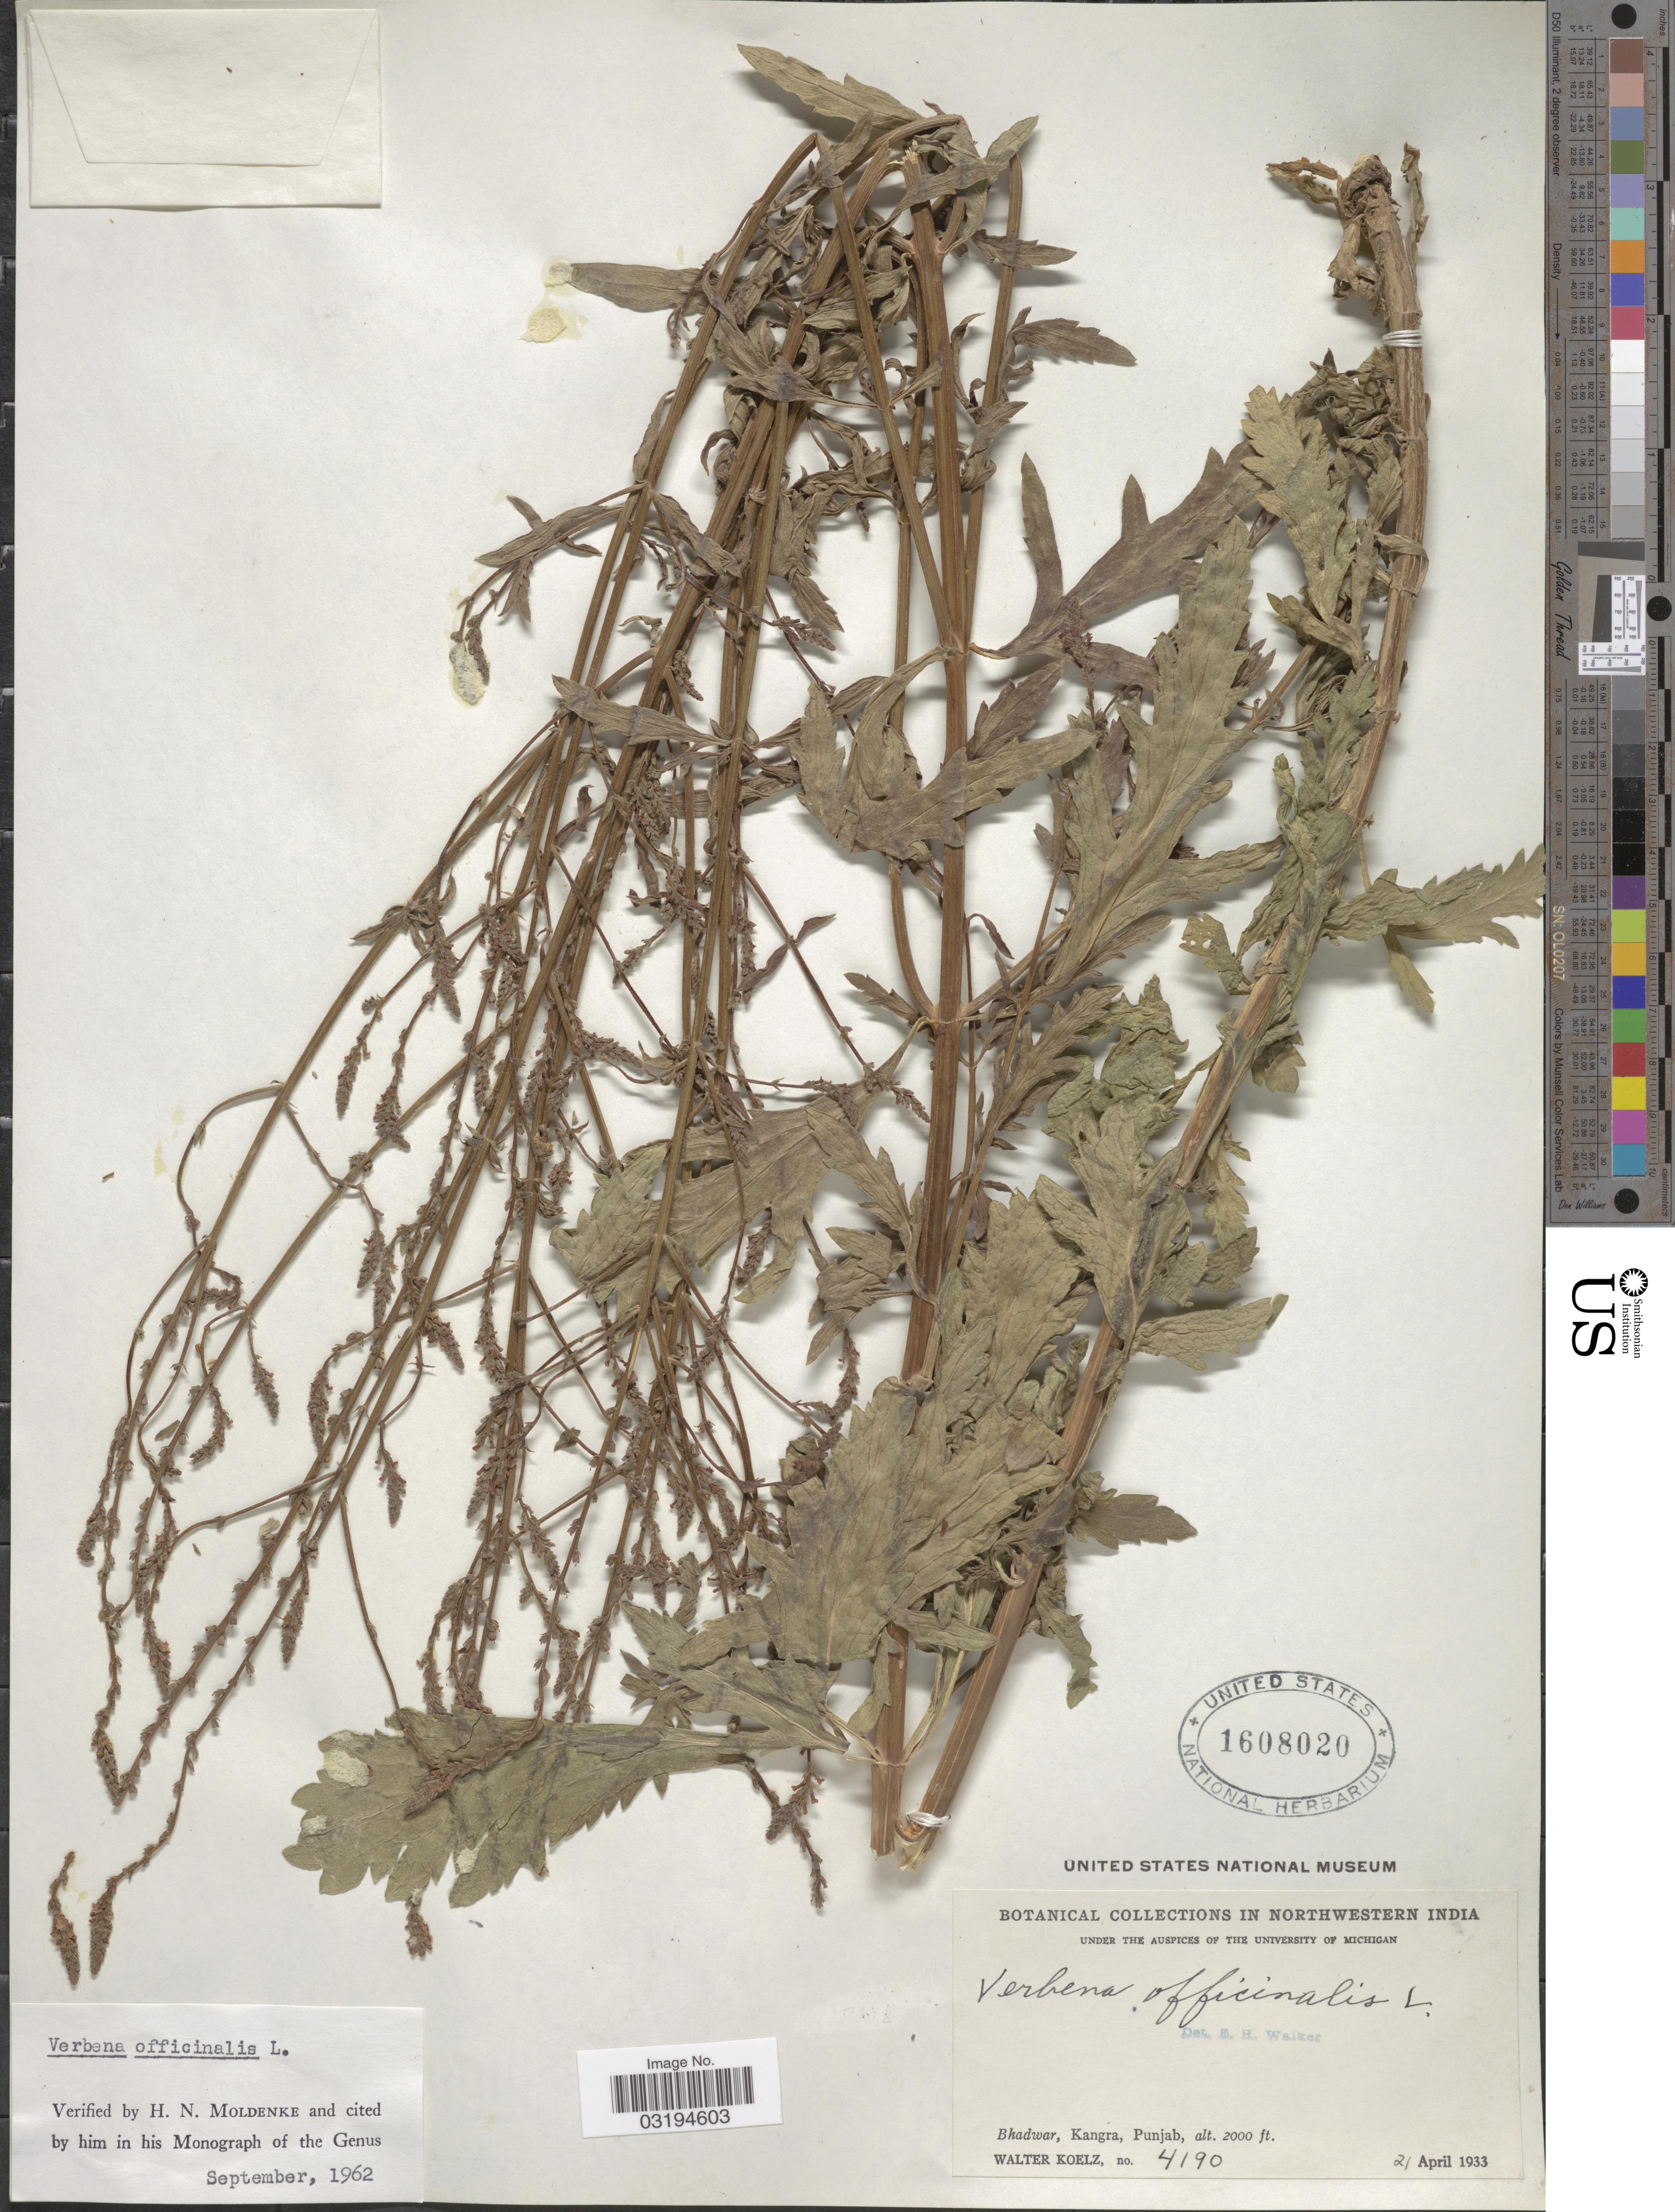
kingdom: Plantae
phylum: Tracheophyta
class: Magnoliopsida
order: Lamiales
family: Verbenaceae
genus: Verbena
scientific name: Verbena officinalis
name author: L.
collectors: W. N. Koelz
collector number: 4190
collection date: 1933-04-21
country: India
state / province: Punjab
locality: Nothwestern India. Bhadwar, Kangra.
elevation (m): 610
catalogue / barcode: US 1608020